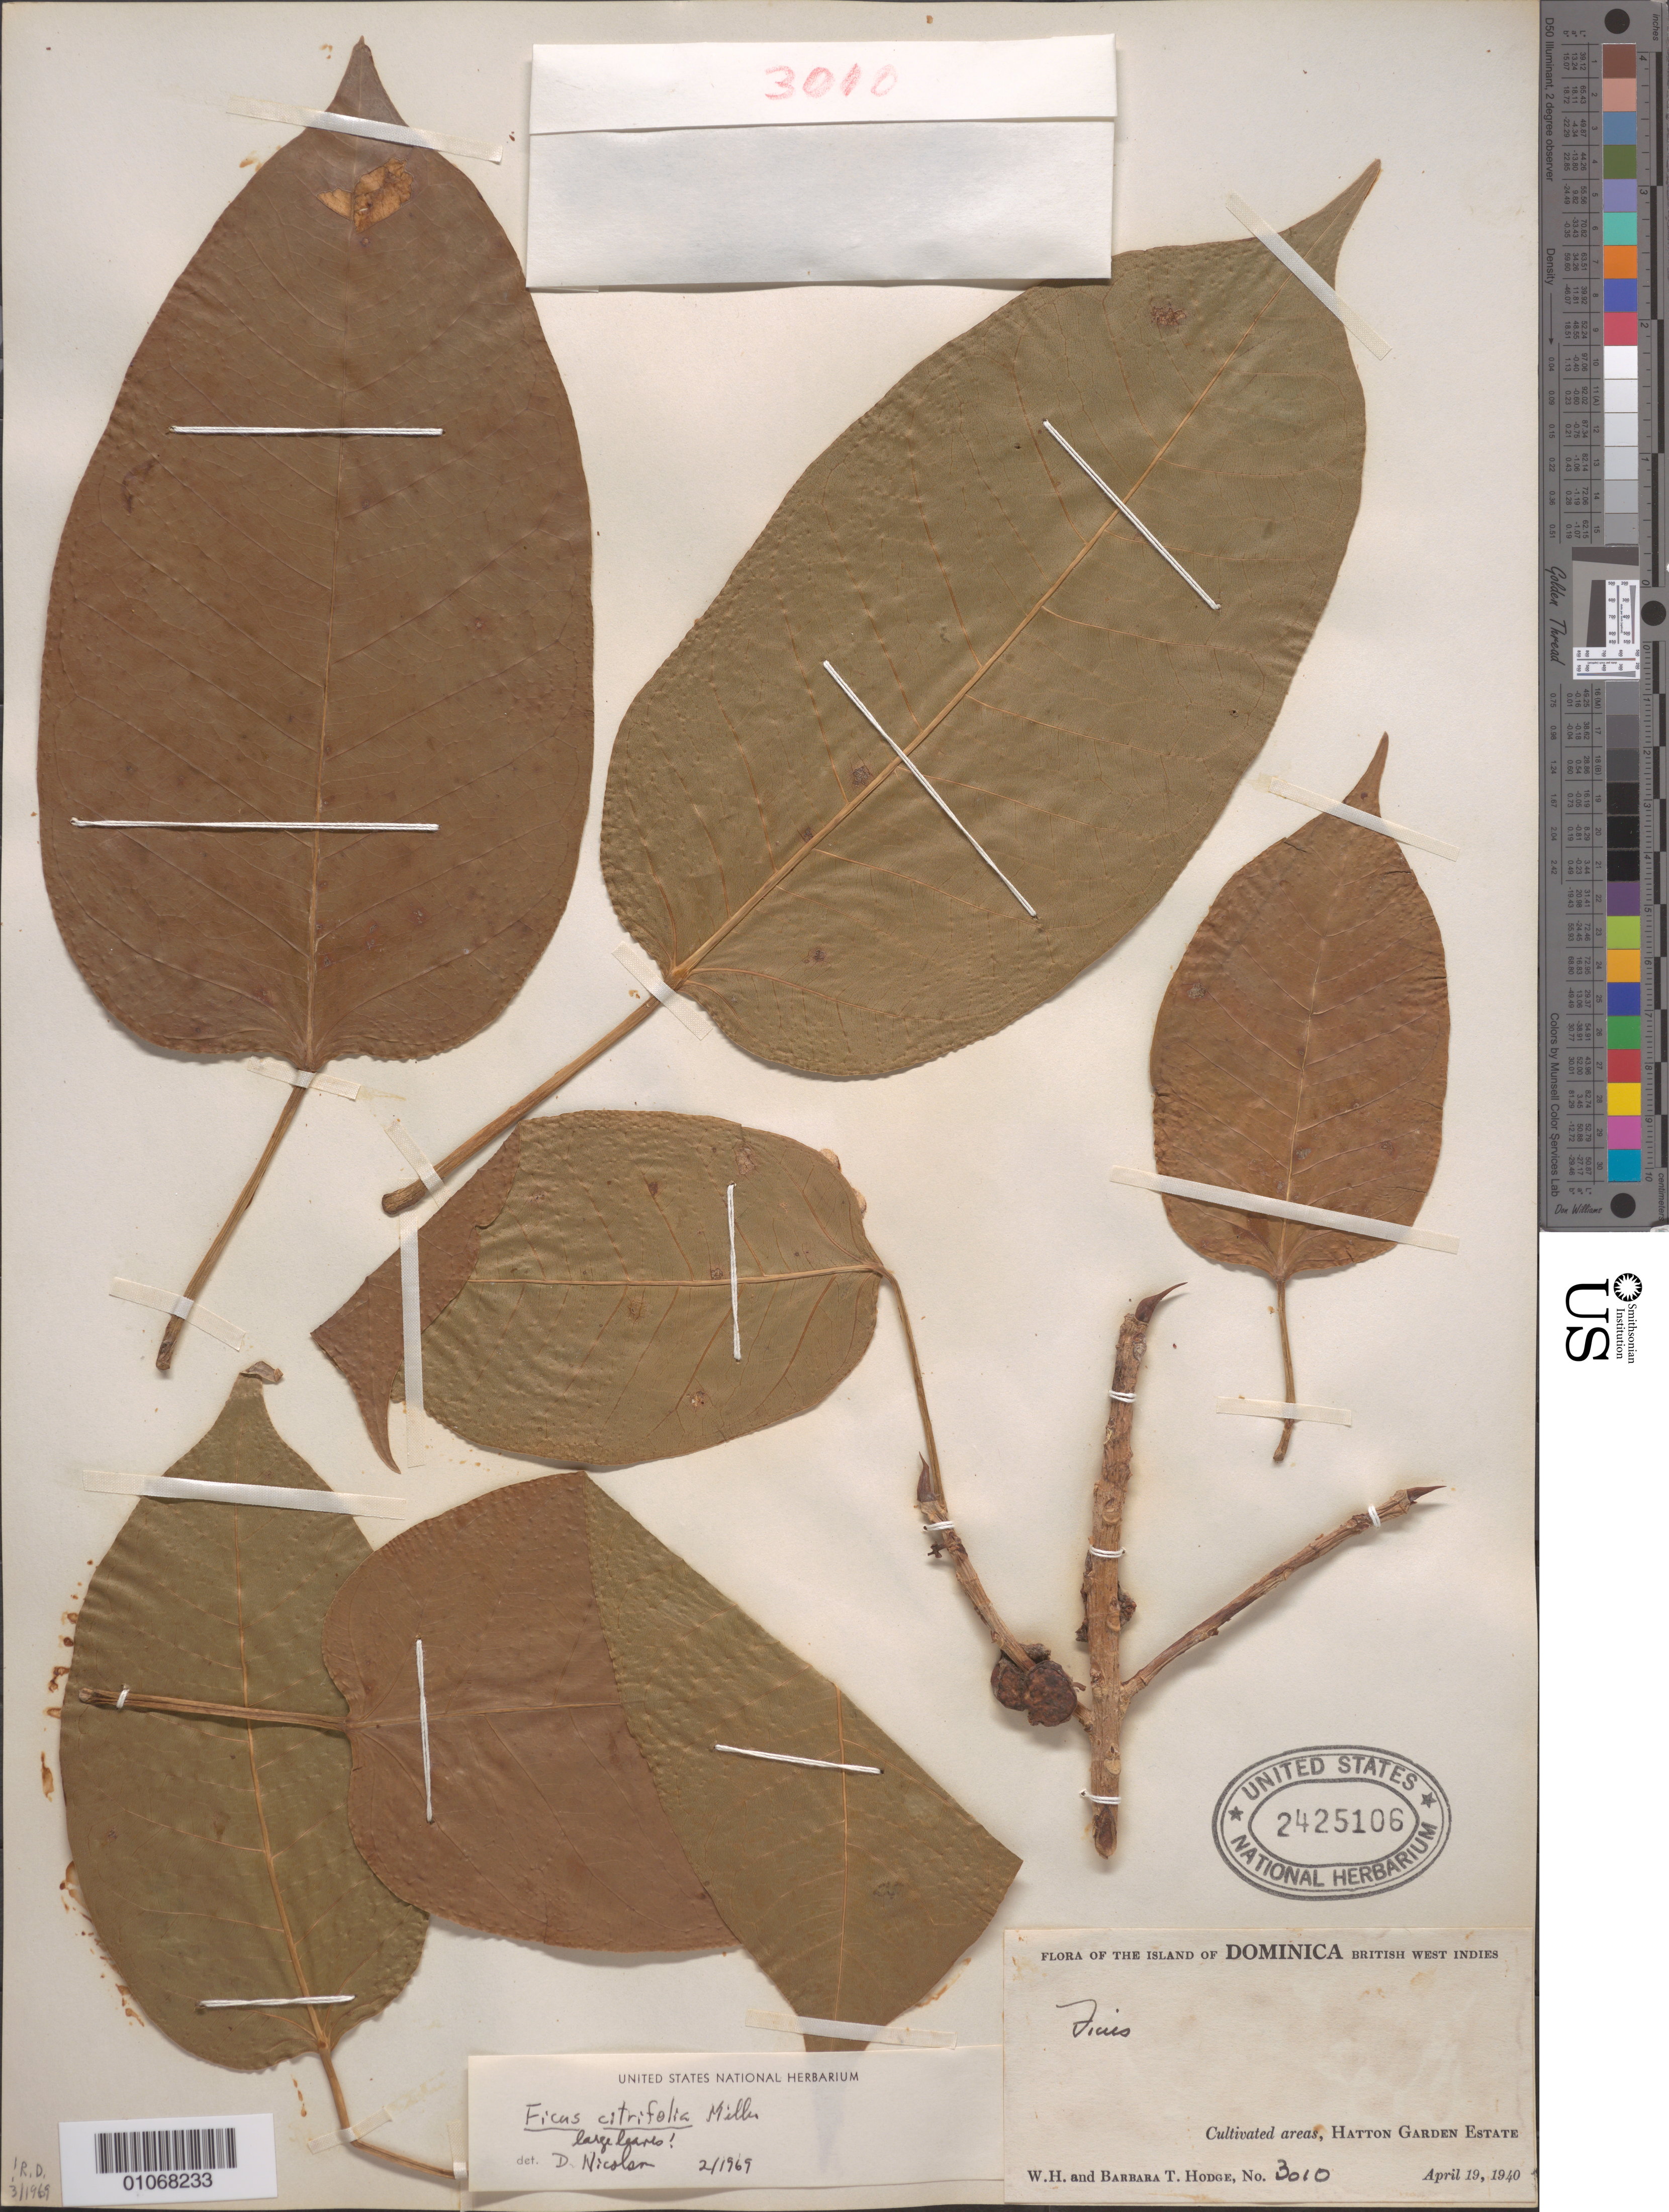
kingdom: Plantae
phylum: Tracheophyta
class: Magnoliopsida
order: Rosales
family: Moraceae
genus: Ficus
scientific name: Ficus citrifolia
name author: Mill.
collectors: B. Hodge & W. Hodge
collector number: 3010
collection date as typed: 19 Apr 1940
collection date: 1940-04-19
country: Dominica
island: Dominica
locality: Cultivated area.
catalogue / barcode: US 2425106